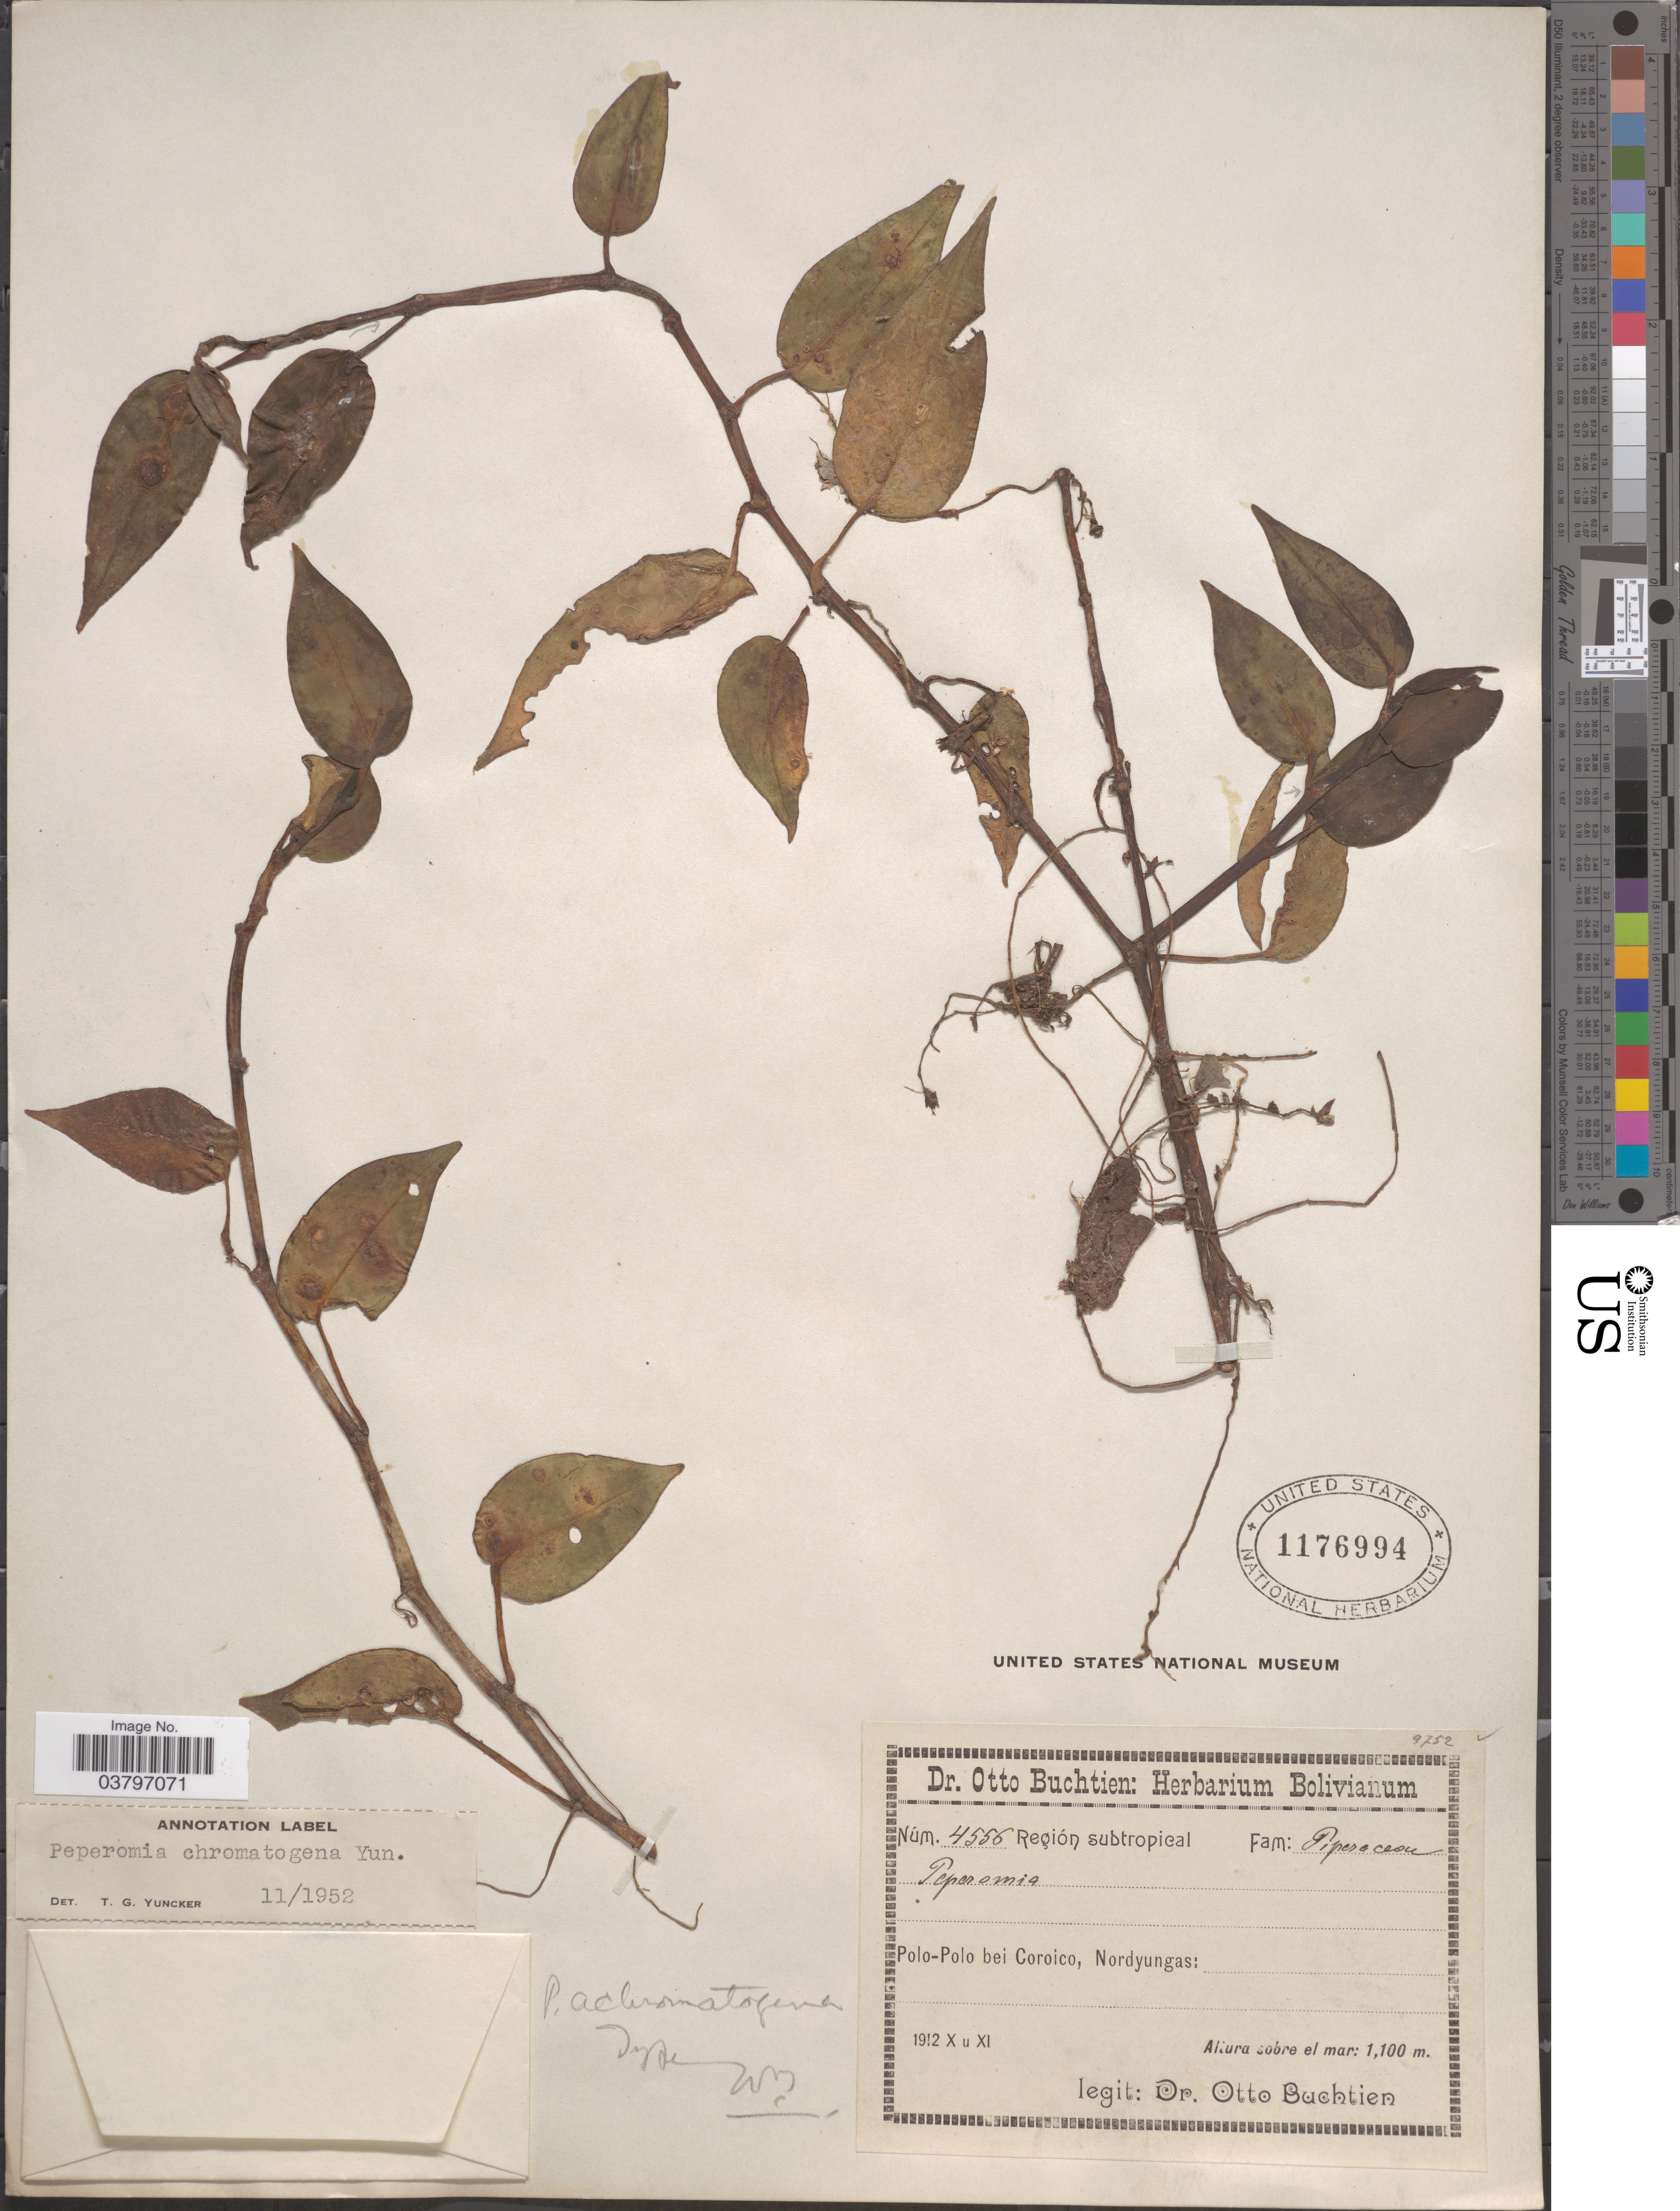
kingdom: Plantae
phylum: Tracheophyta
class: Magnoliopsida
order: Piperales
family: Piperaceae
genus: Peperomia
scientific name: Peperomia chromatogena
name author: Yunck.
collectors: O. Buchtien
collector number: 4556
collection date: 1912-10/1912-11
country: Bolivia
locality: Región subtropical. Polo-Polo bei Coroico, Nordyungas.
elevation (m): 1100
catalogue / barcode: US 1176994